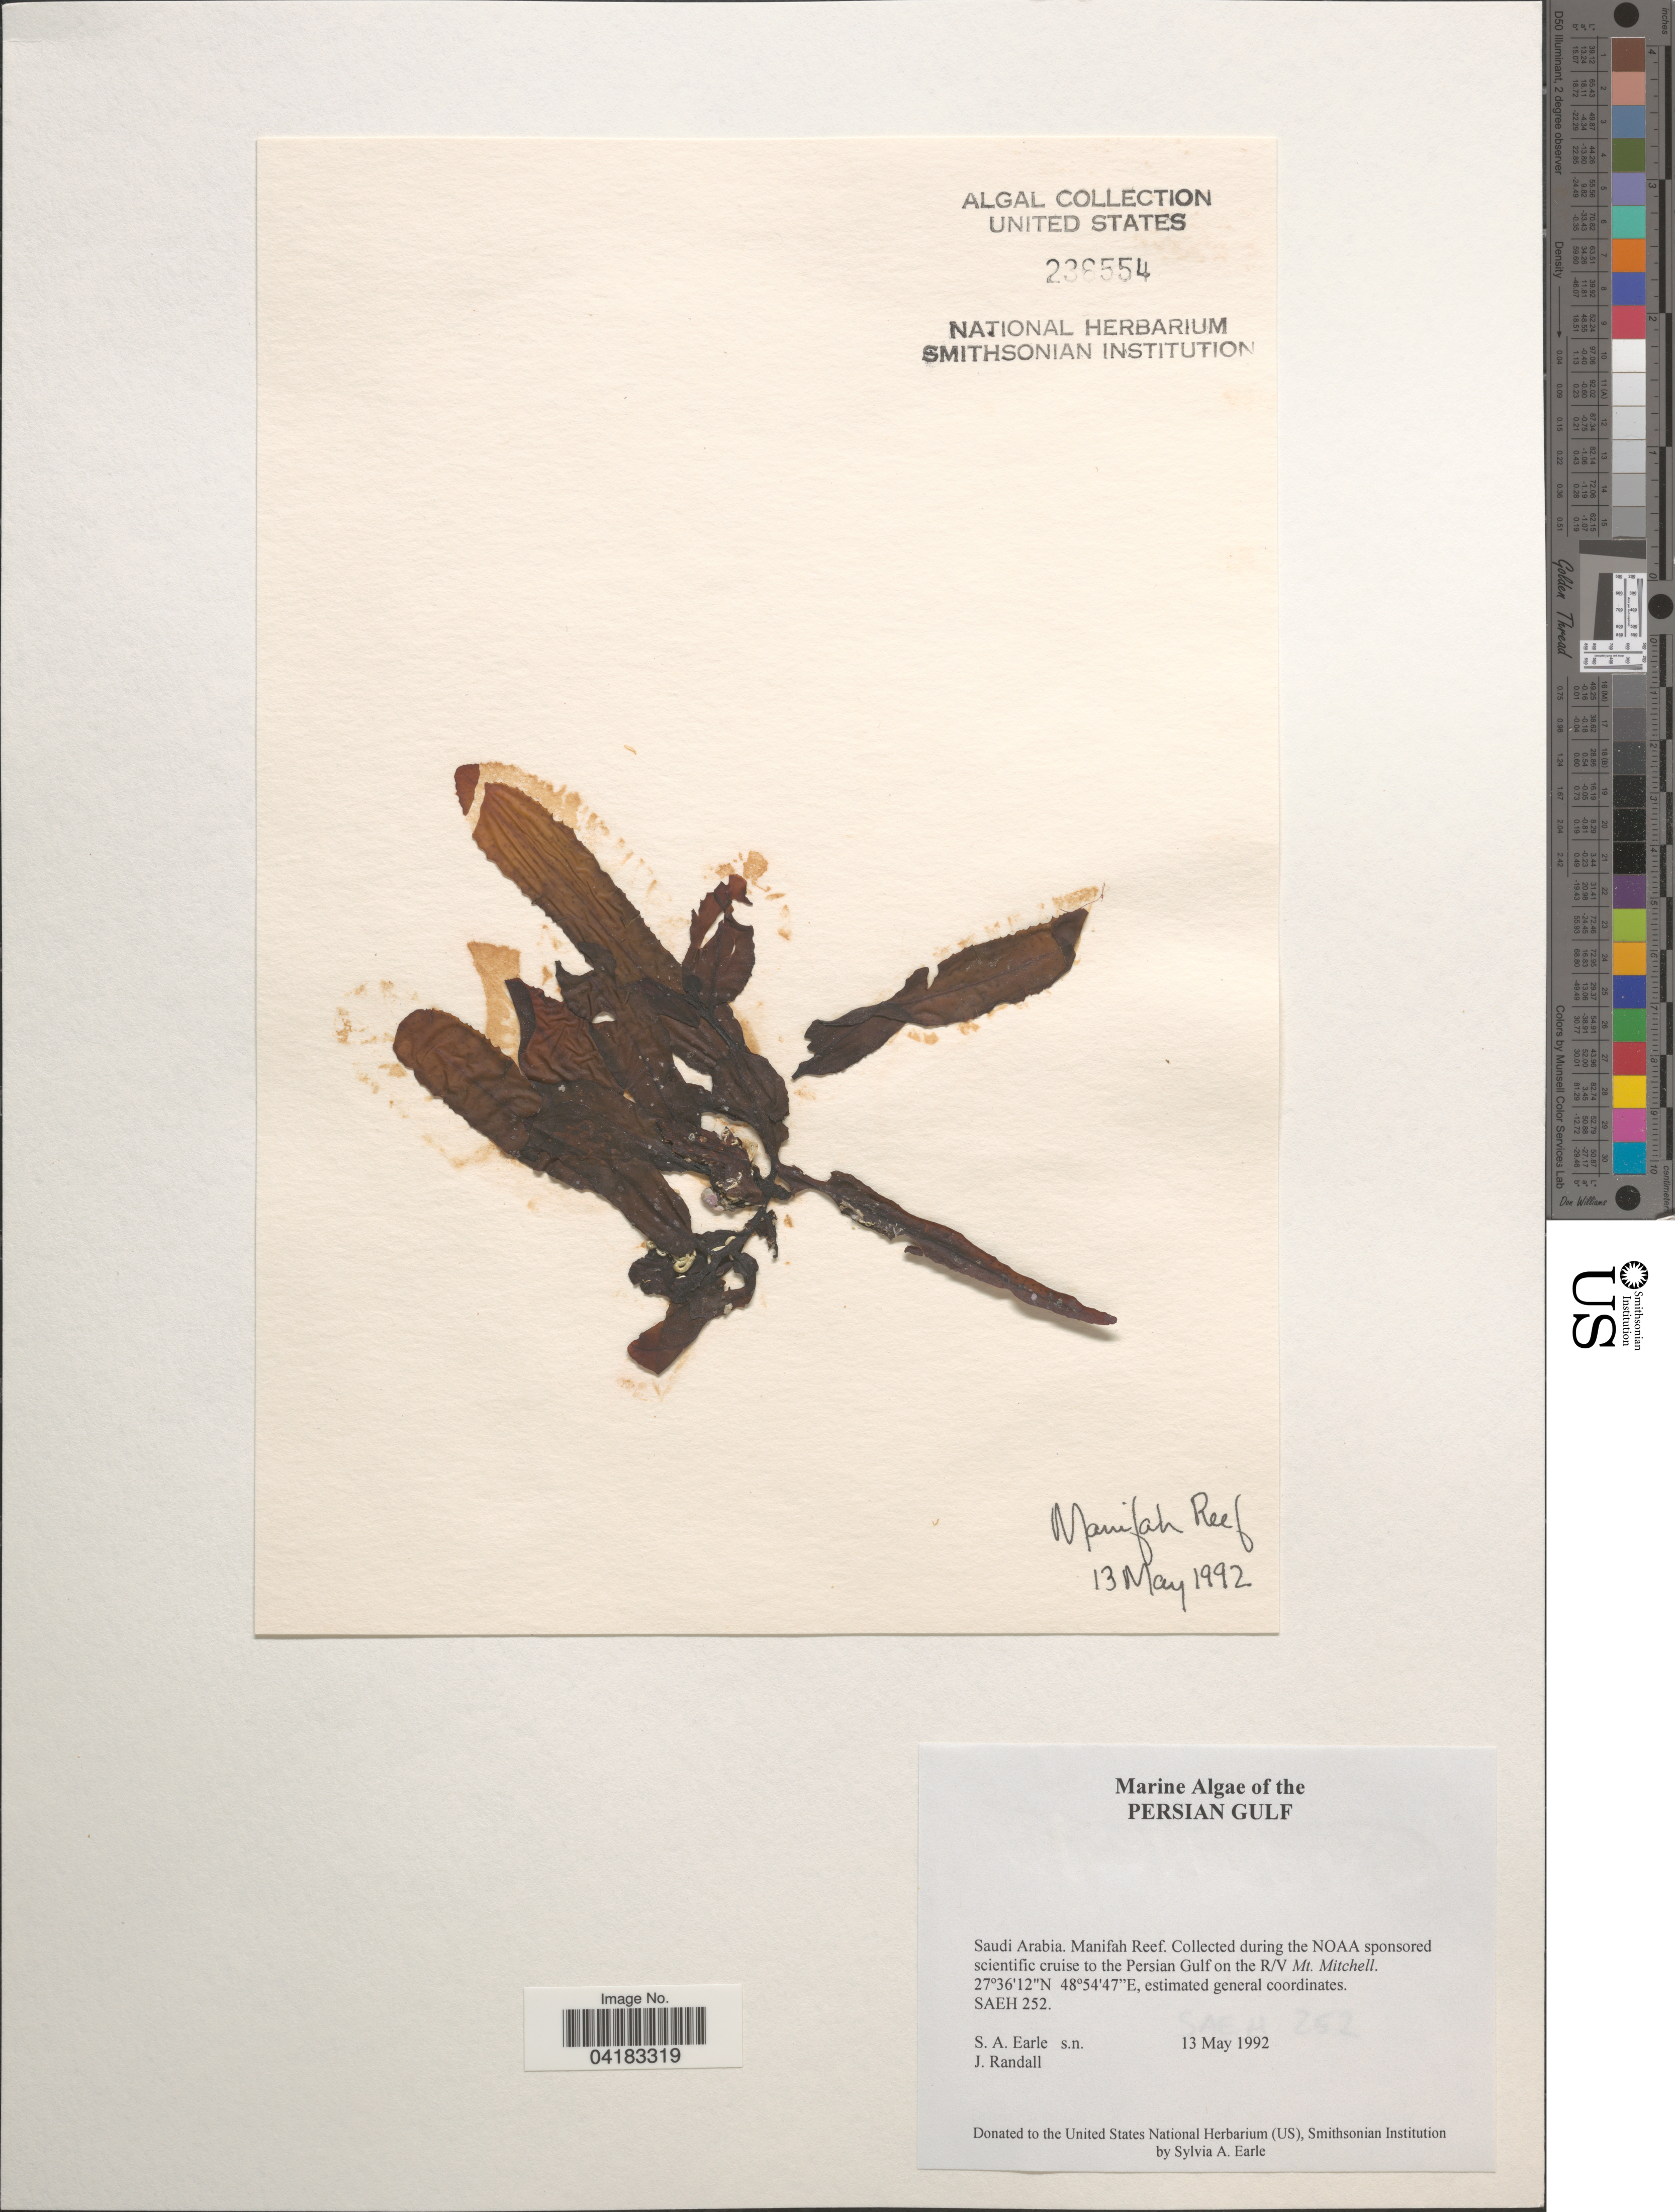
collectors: S. A. Earle & J. Randall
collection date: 1992-05-13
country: Saudi Arabia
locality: Persian Gulf. Manifah Reef. Collected during the NOAA sponsored scientific cruise to the Persian Gulf on the R/V Mt. Mitchell. SAEH 252.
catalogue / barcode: US 236554